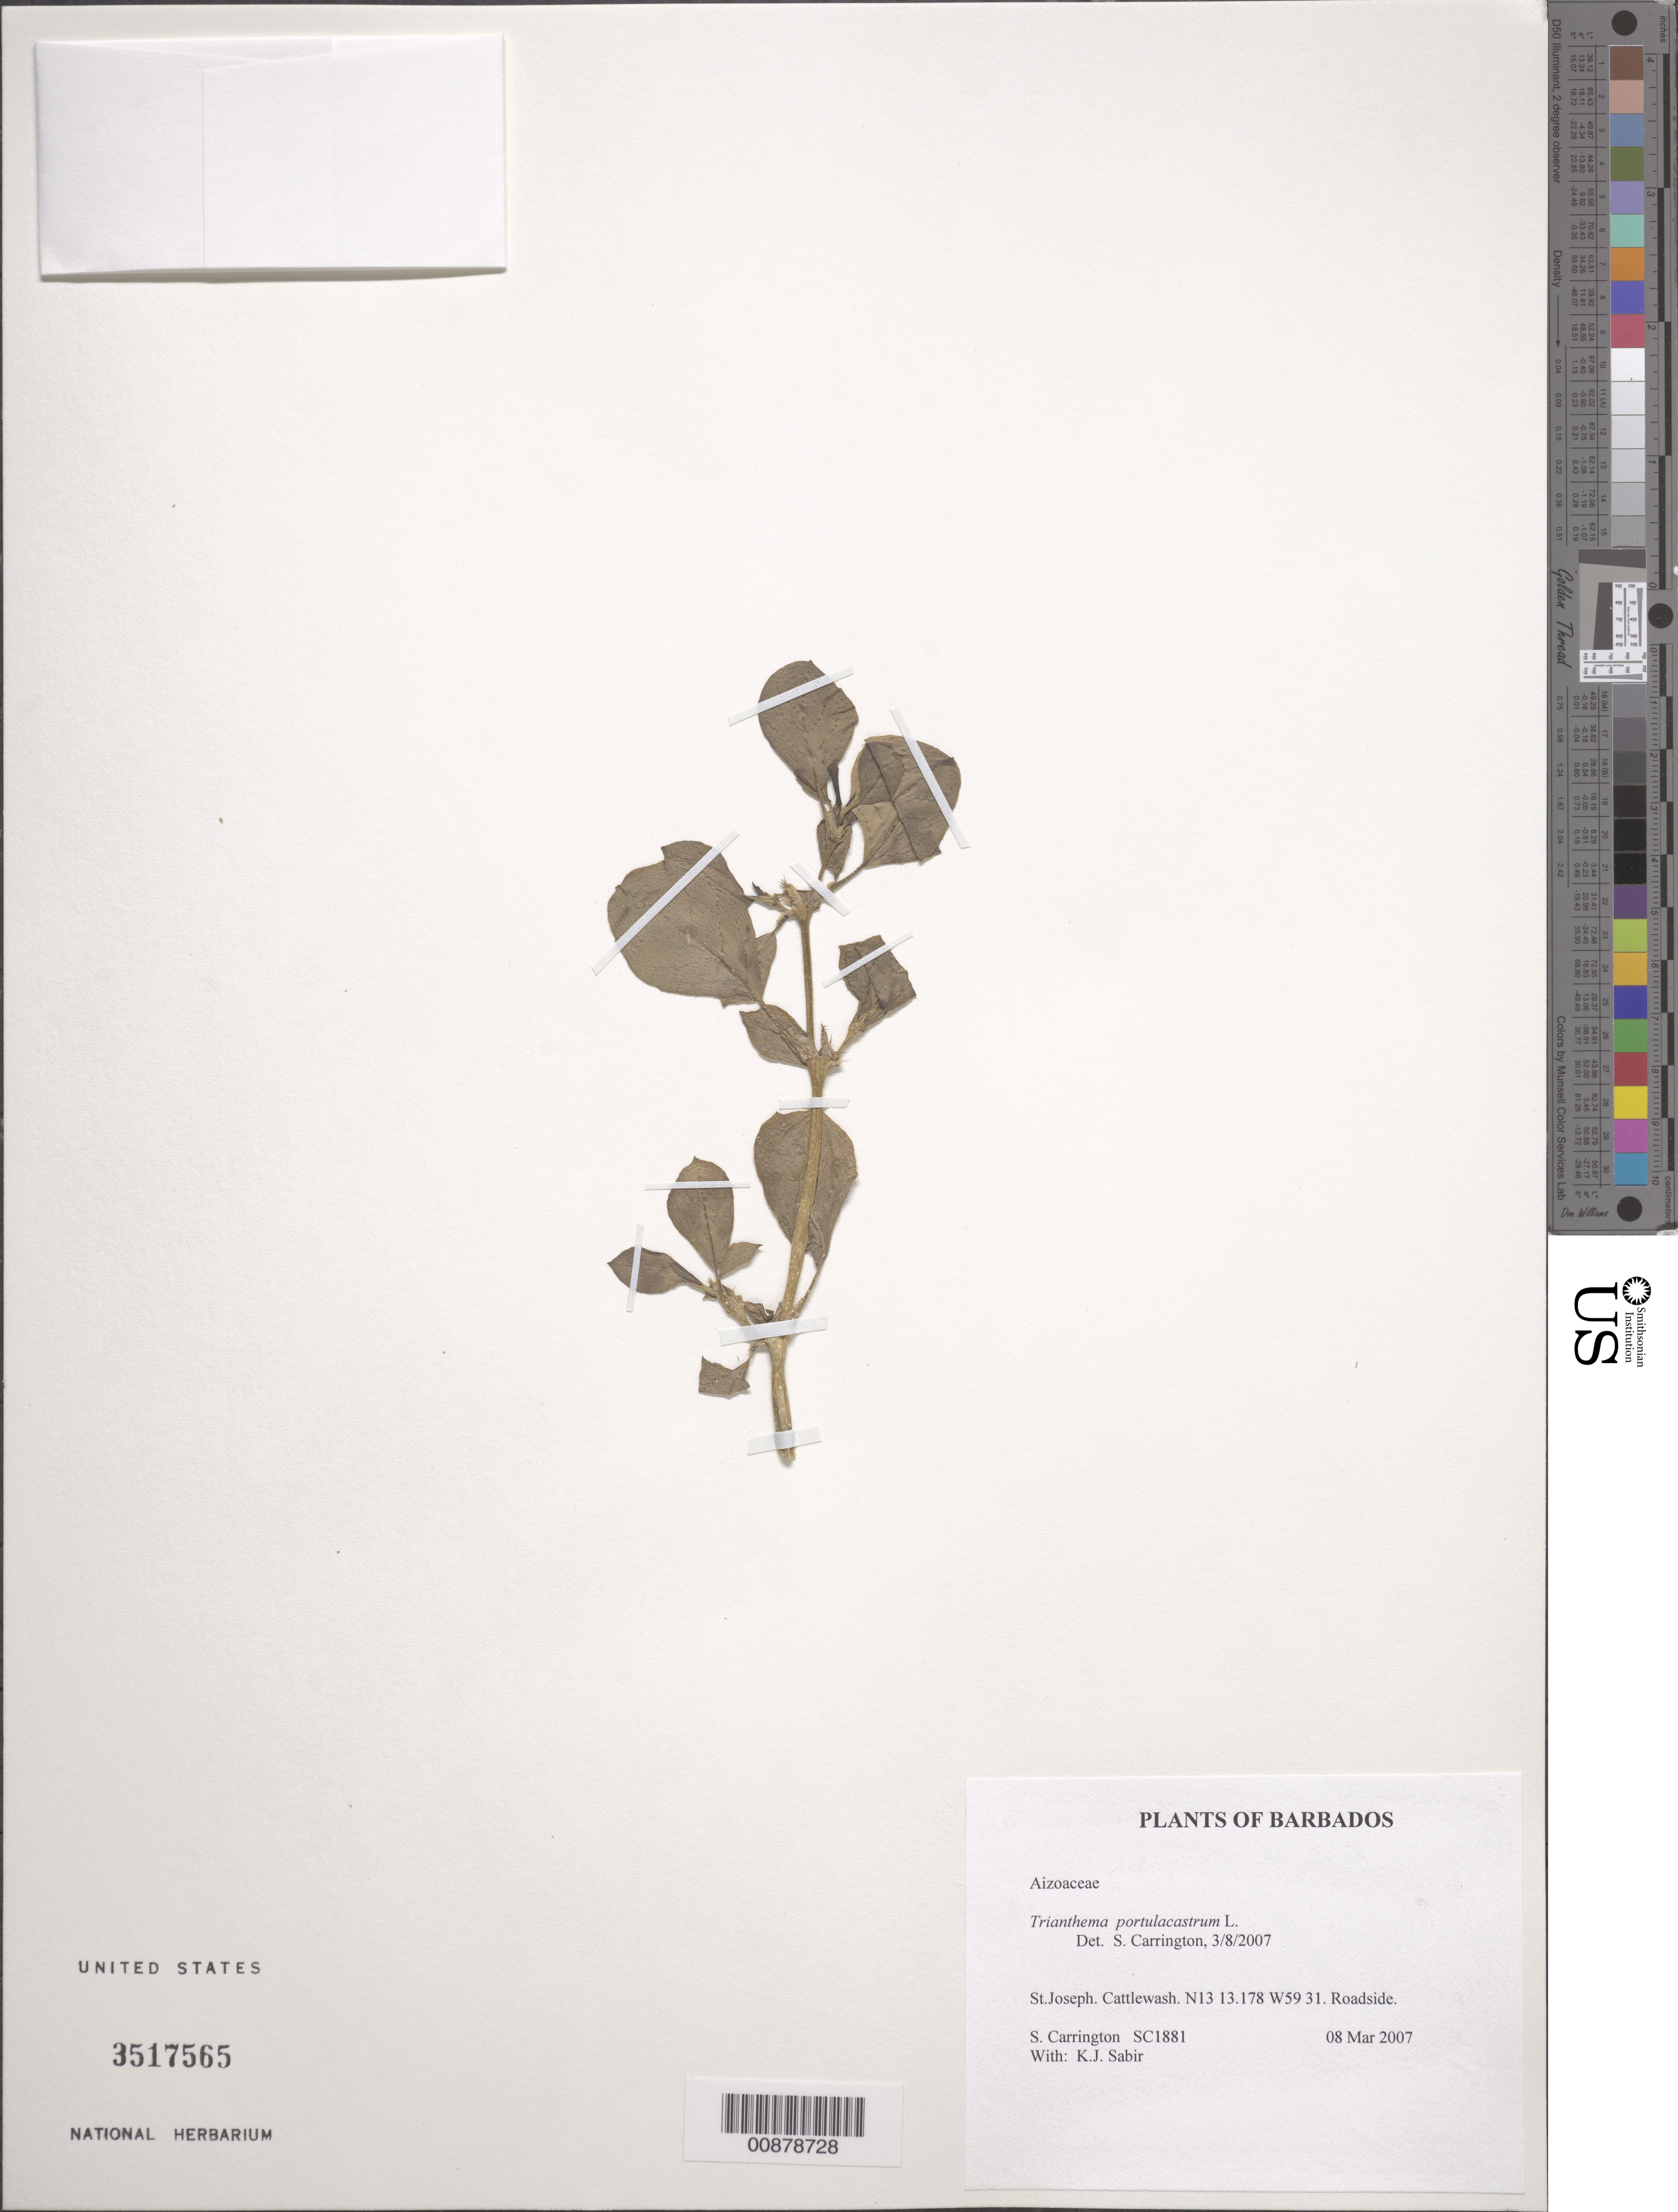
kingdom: Plantae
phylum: Tracheophyta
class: Magnoliopsida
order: Caryophyllales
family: Aizoaceae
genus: Trianthema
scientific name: Trianthema portulacastrum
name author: L.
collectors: C. M. S. Carrington & K. Sabir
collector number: SC 1881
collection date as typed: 08 Mar 2007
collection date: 2007-03-08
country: Barbados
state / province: Saint Joseph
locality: Cattlewash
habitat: Roadside.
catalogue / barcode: US 3517565